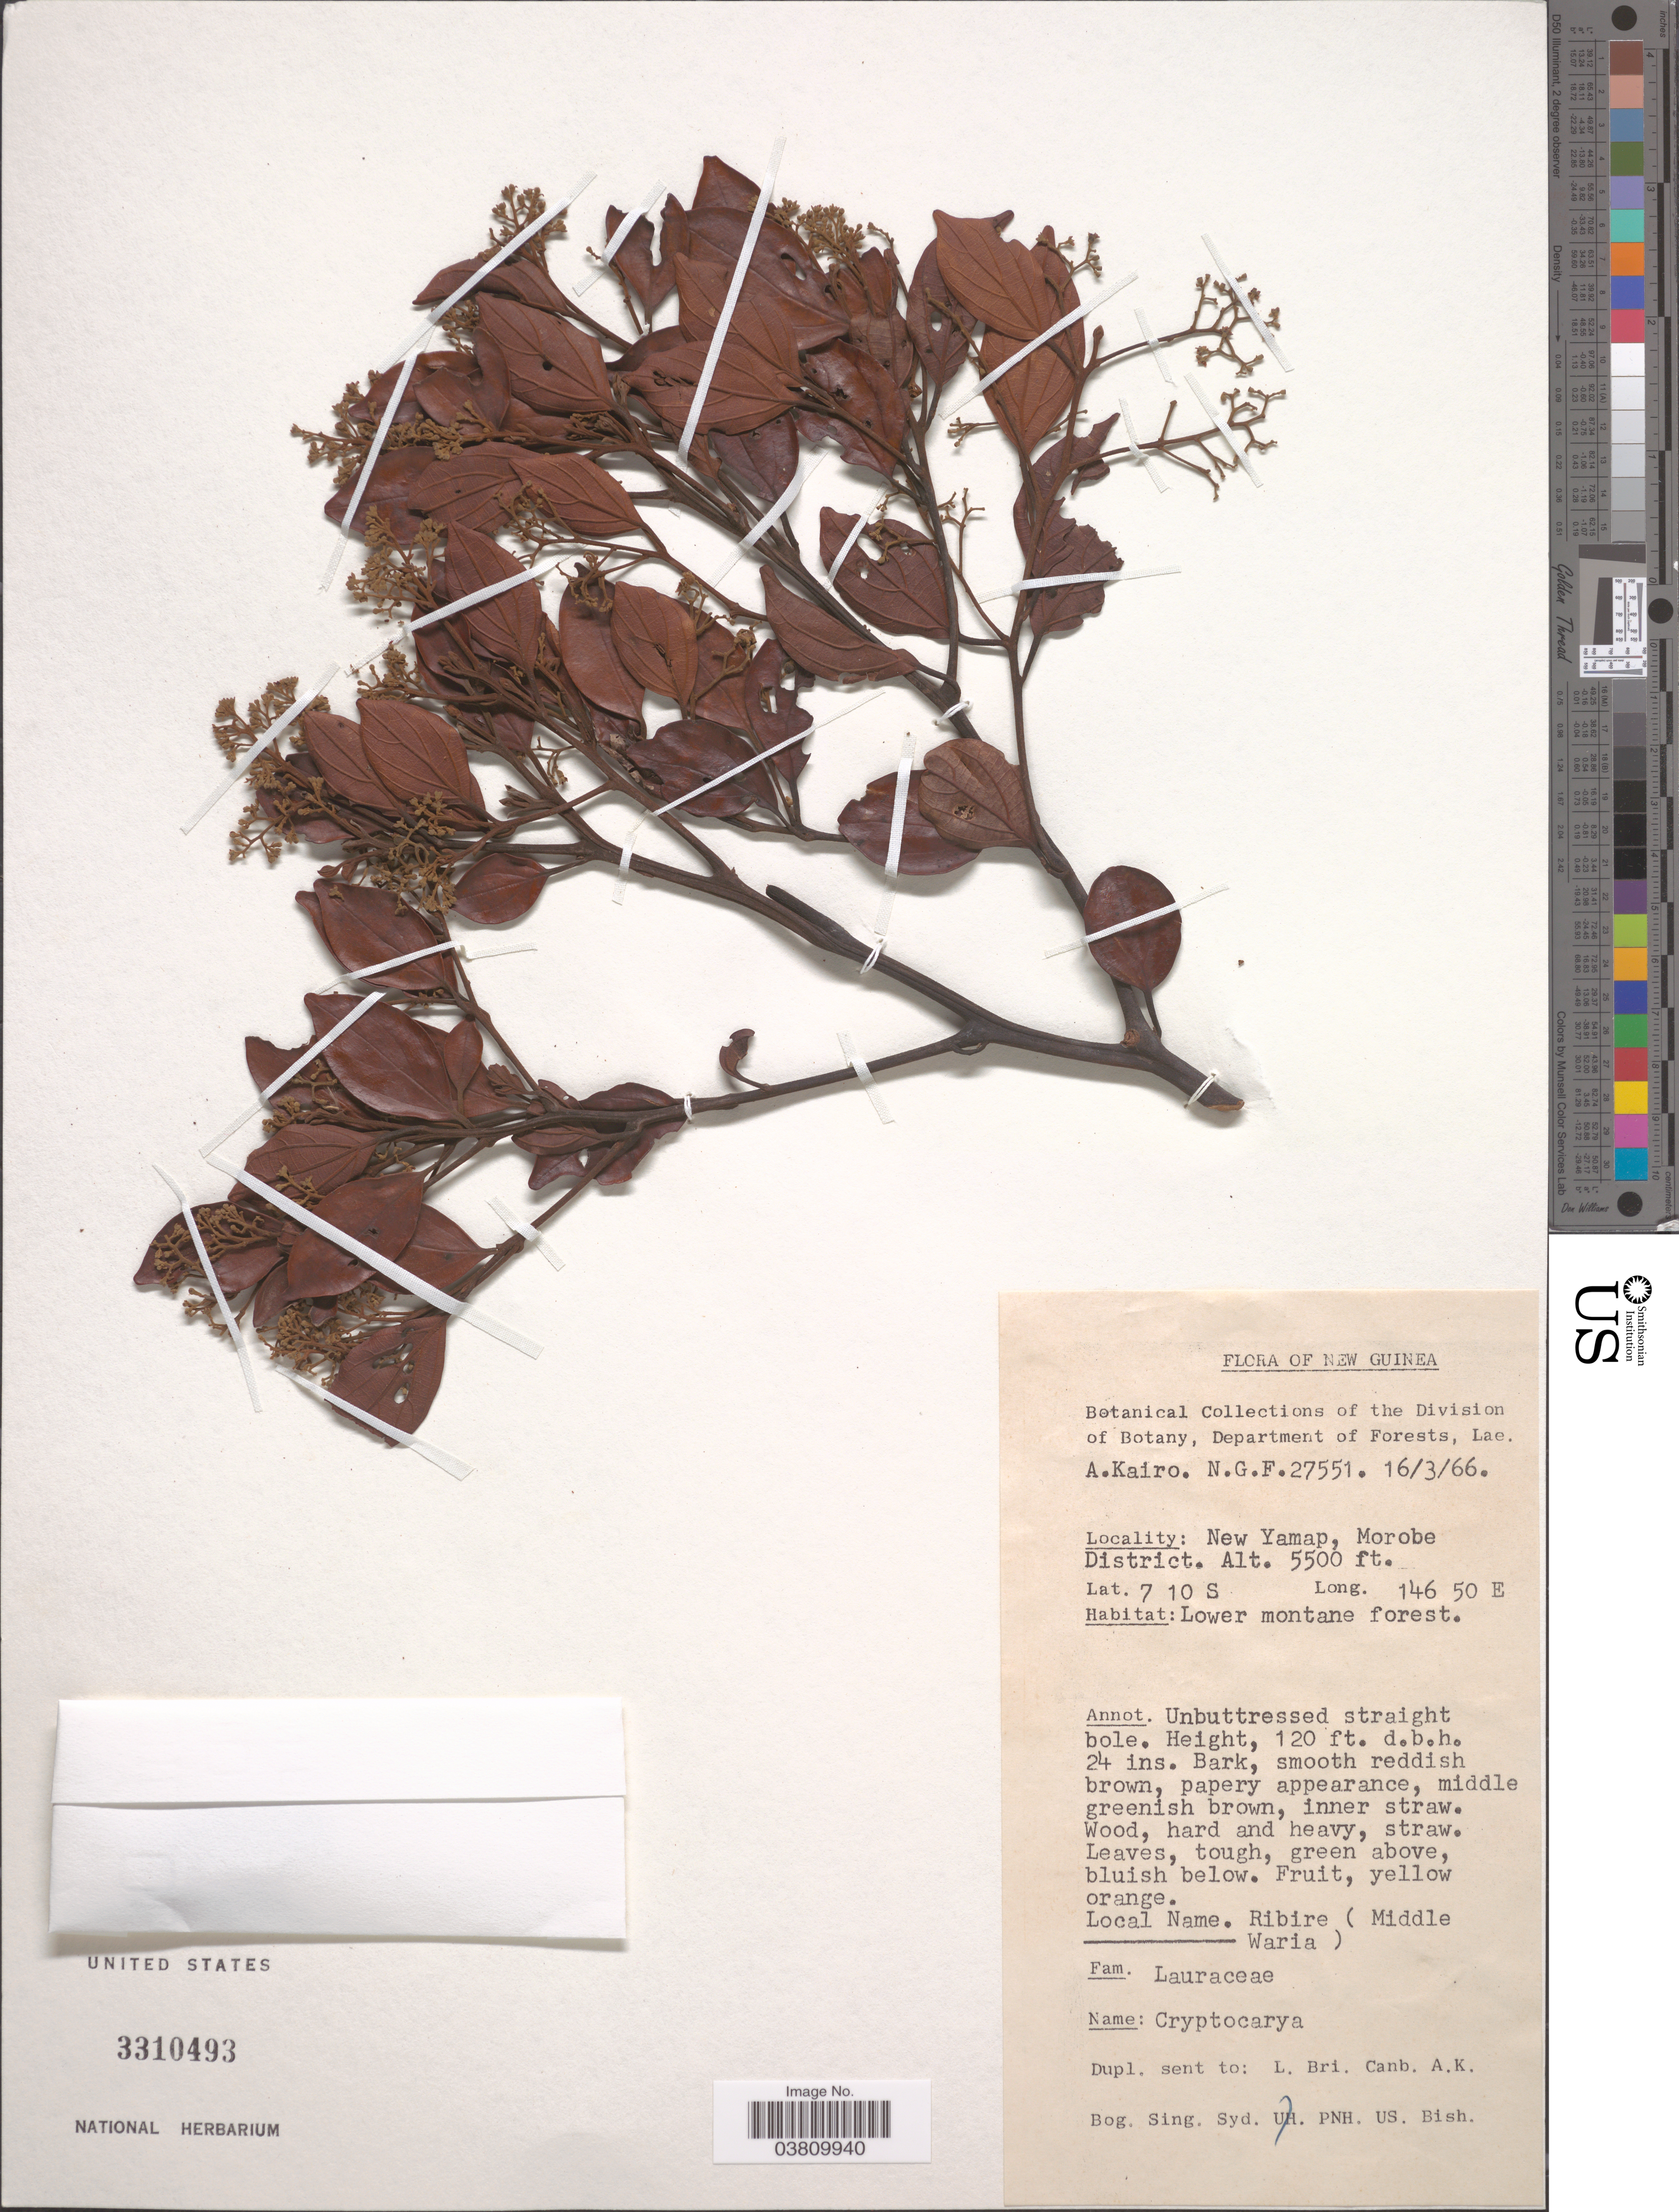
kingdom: Plantae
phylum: Tracheophyta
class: Magnoliopsida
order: Laurales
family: Lauraceae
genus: Cryptocarya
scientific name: Cryptocarya sp.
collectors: A. Kairo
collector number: NGF27551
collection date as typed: Transcribed d/m/y: 16/3/66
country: Papua New Guinea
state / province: Morobe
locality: New Guinea. New Yamap, Morobe District.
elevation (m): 1676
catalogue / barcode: US 3310493